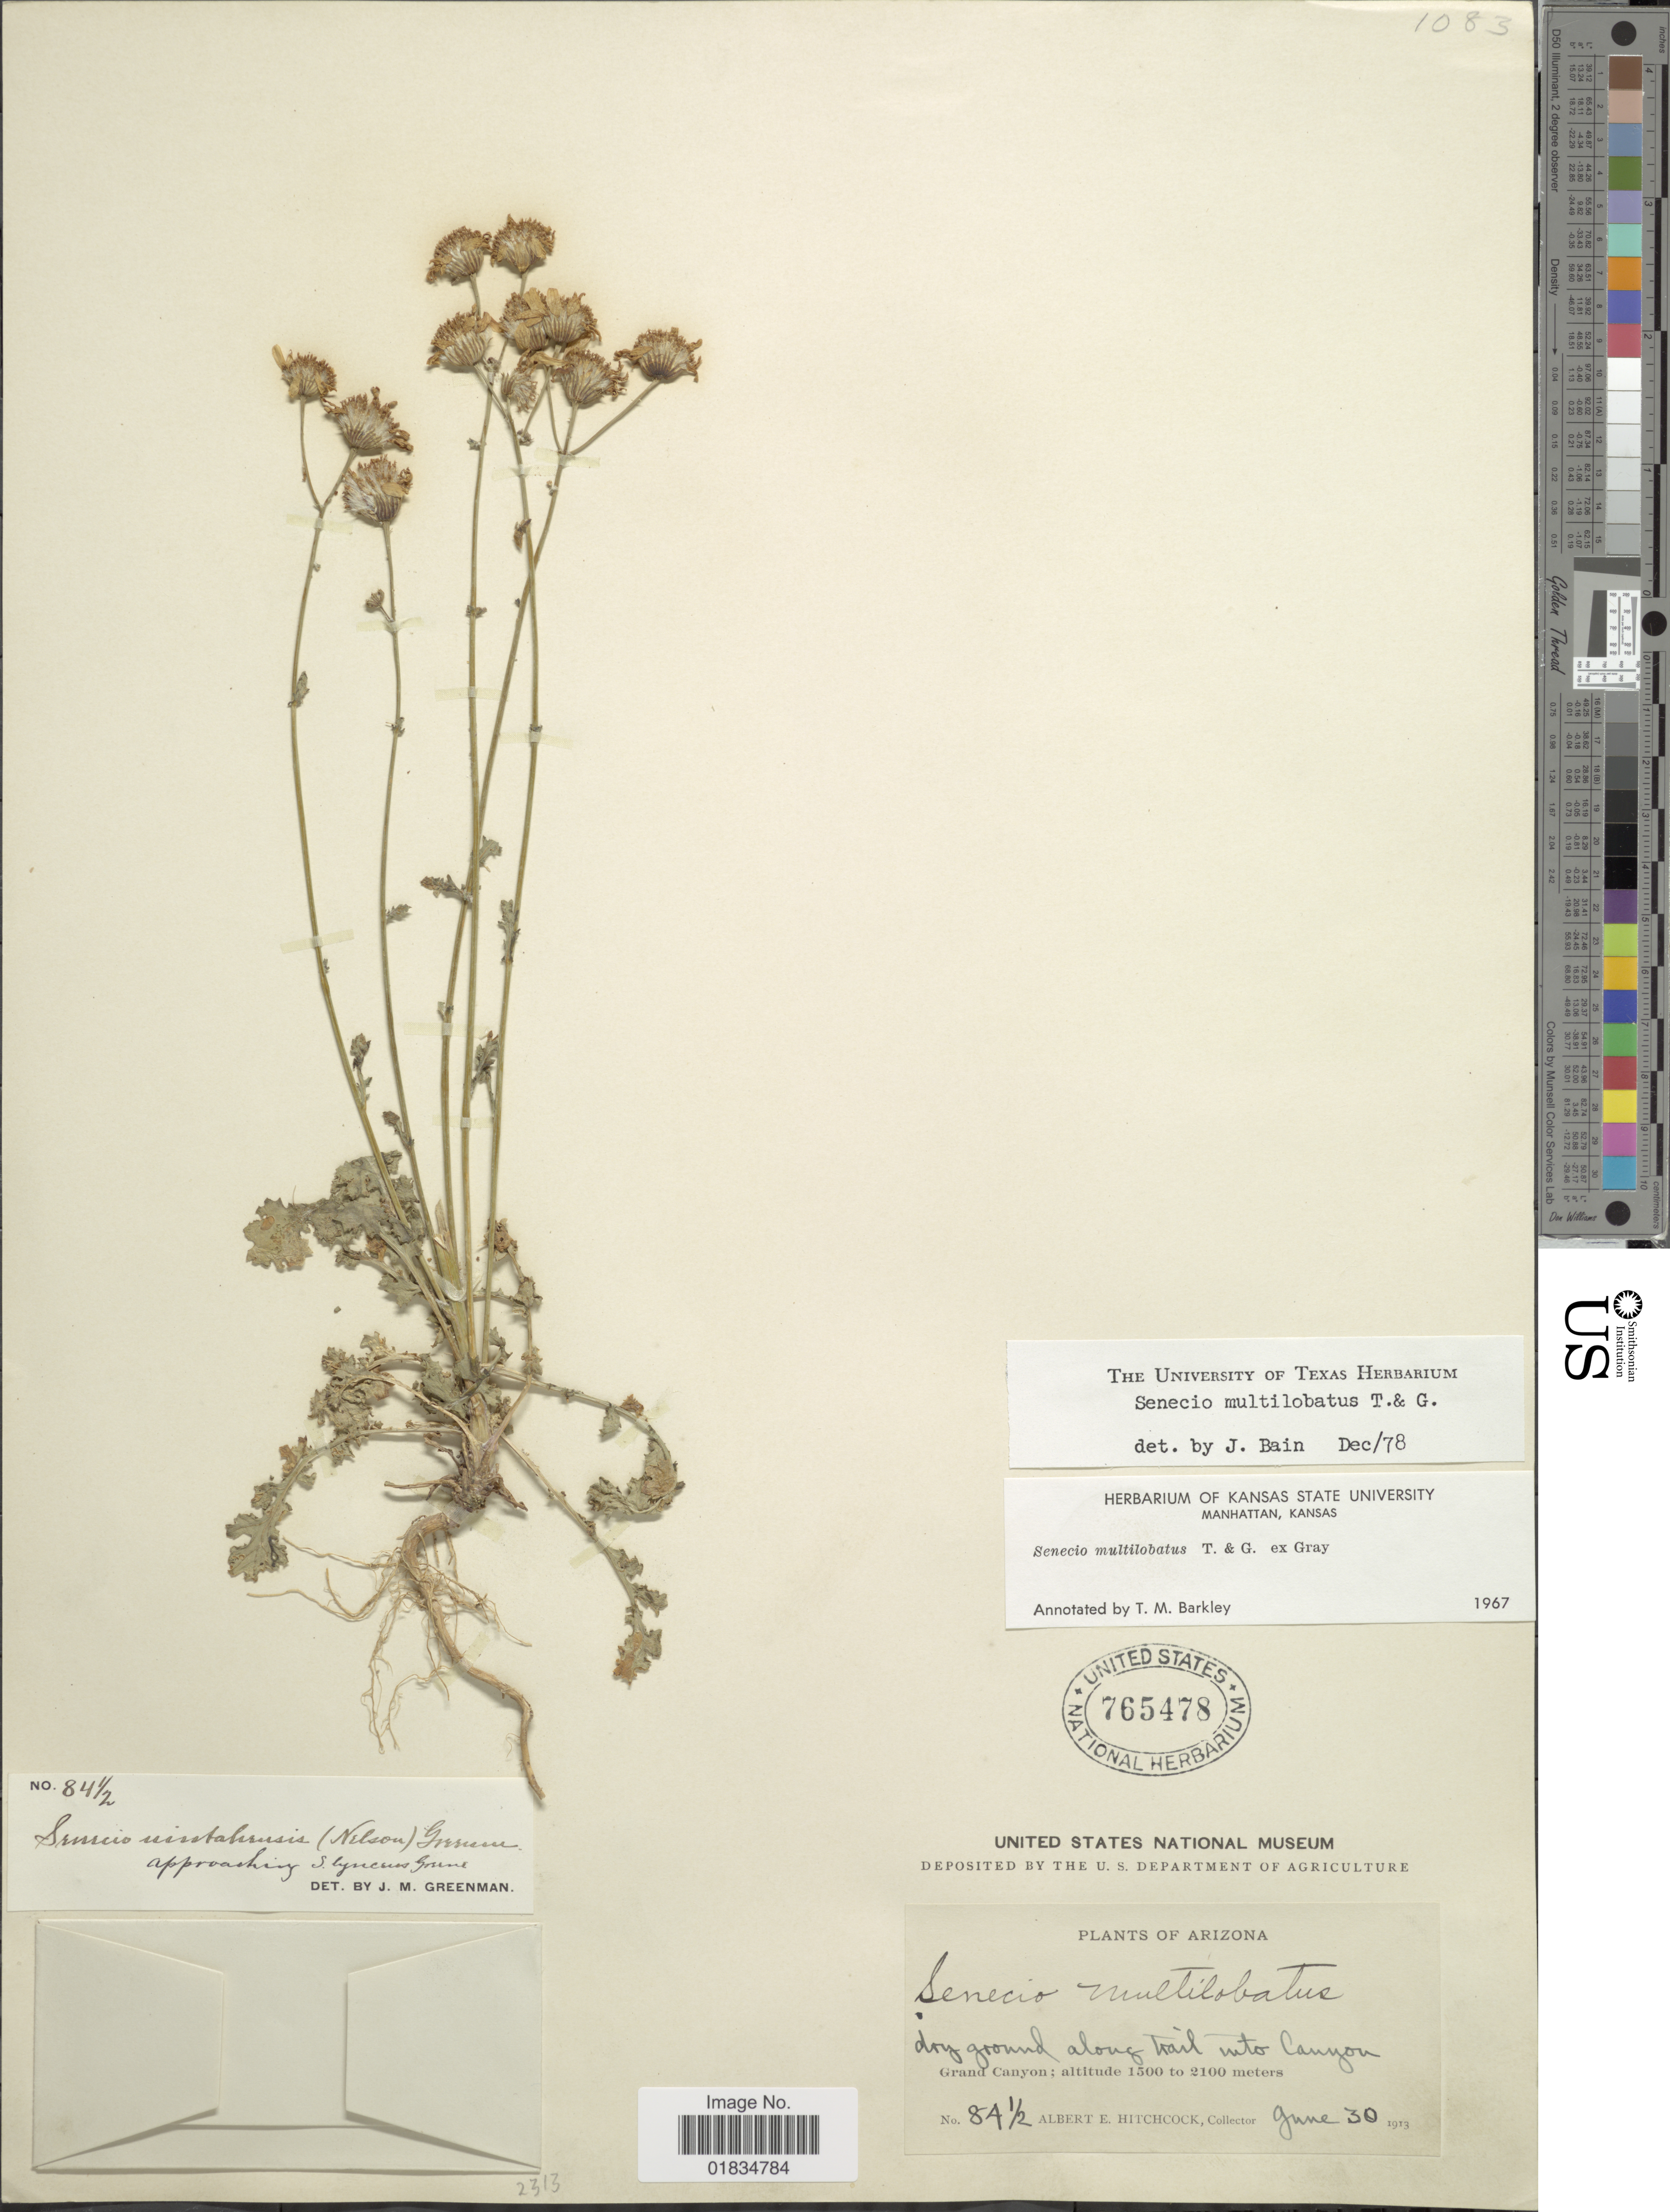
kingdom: Plantae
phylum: Tracheophyta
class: Magnoliopsida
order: Asterales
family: Asteraceae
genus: Senecio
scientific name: Senecio multicapitatus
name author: Greenm.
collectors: A. Hitchcock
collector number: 84 1/2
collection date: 1913-06-30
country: United States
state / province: Arizona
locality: Along trail into canyon, Grand Canyon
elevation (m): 1500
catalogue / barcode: US 765478